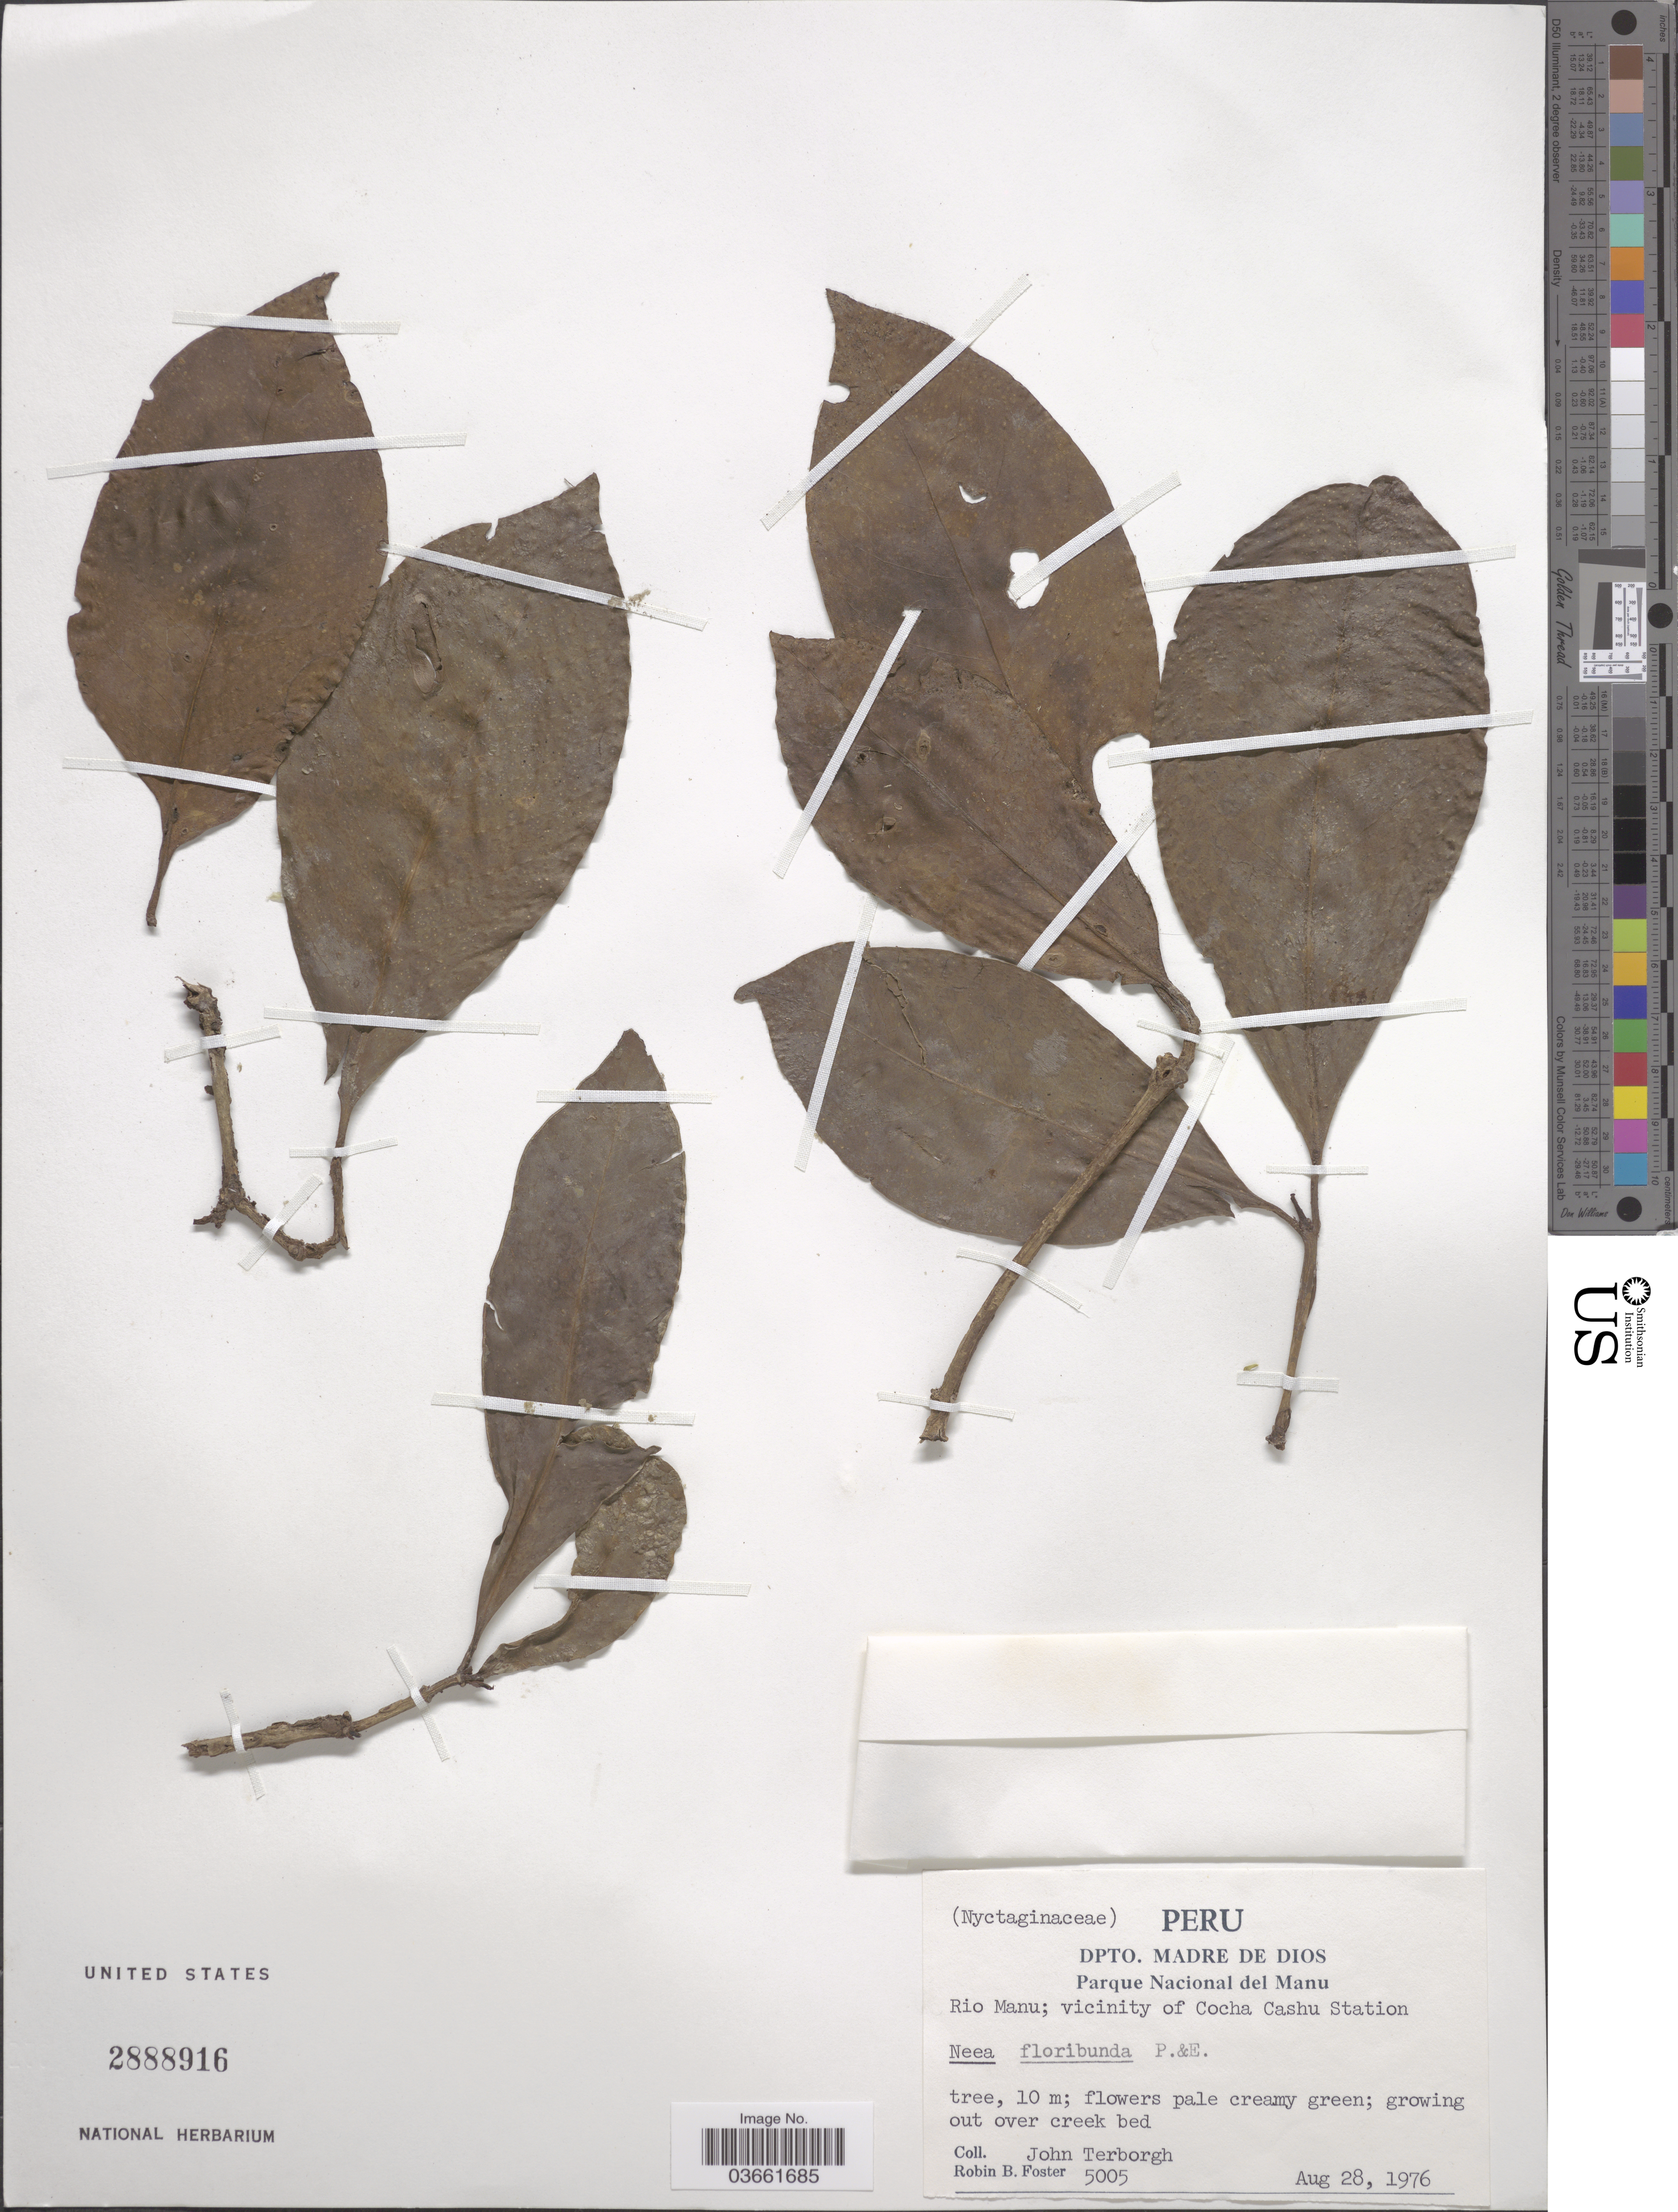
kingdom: Plantae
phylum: Tracheophyta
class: Magnoliopsida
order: Caryophyllales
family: Nyctaginaceae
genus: Neea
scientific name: Neea floribunda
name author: Poepp. & Endl.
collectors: R. B. Foster & J. Terborgh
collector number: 5005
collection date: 1976-08-28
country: Peru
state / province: Madre de Dios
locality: Dpto. Madre de Dios, Parque Nacional del Manu. Rio Manu; vicinity of Cocha Cashu Station.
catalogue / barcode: US 2888916